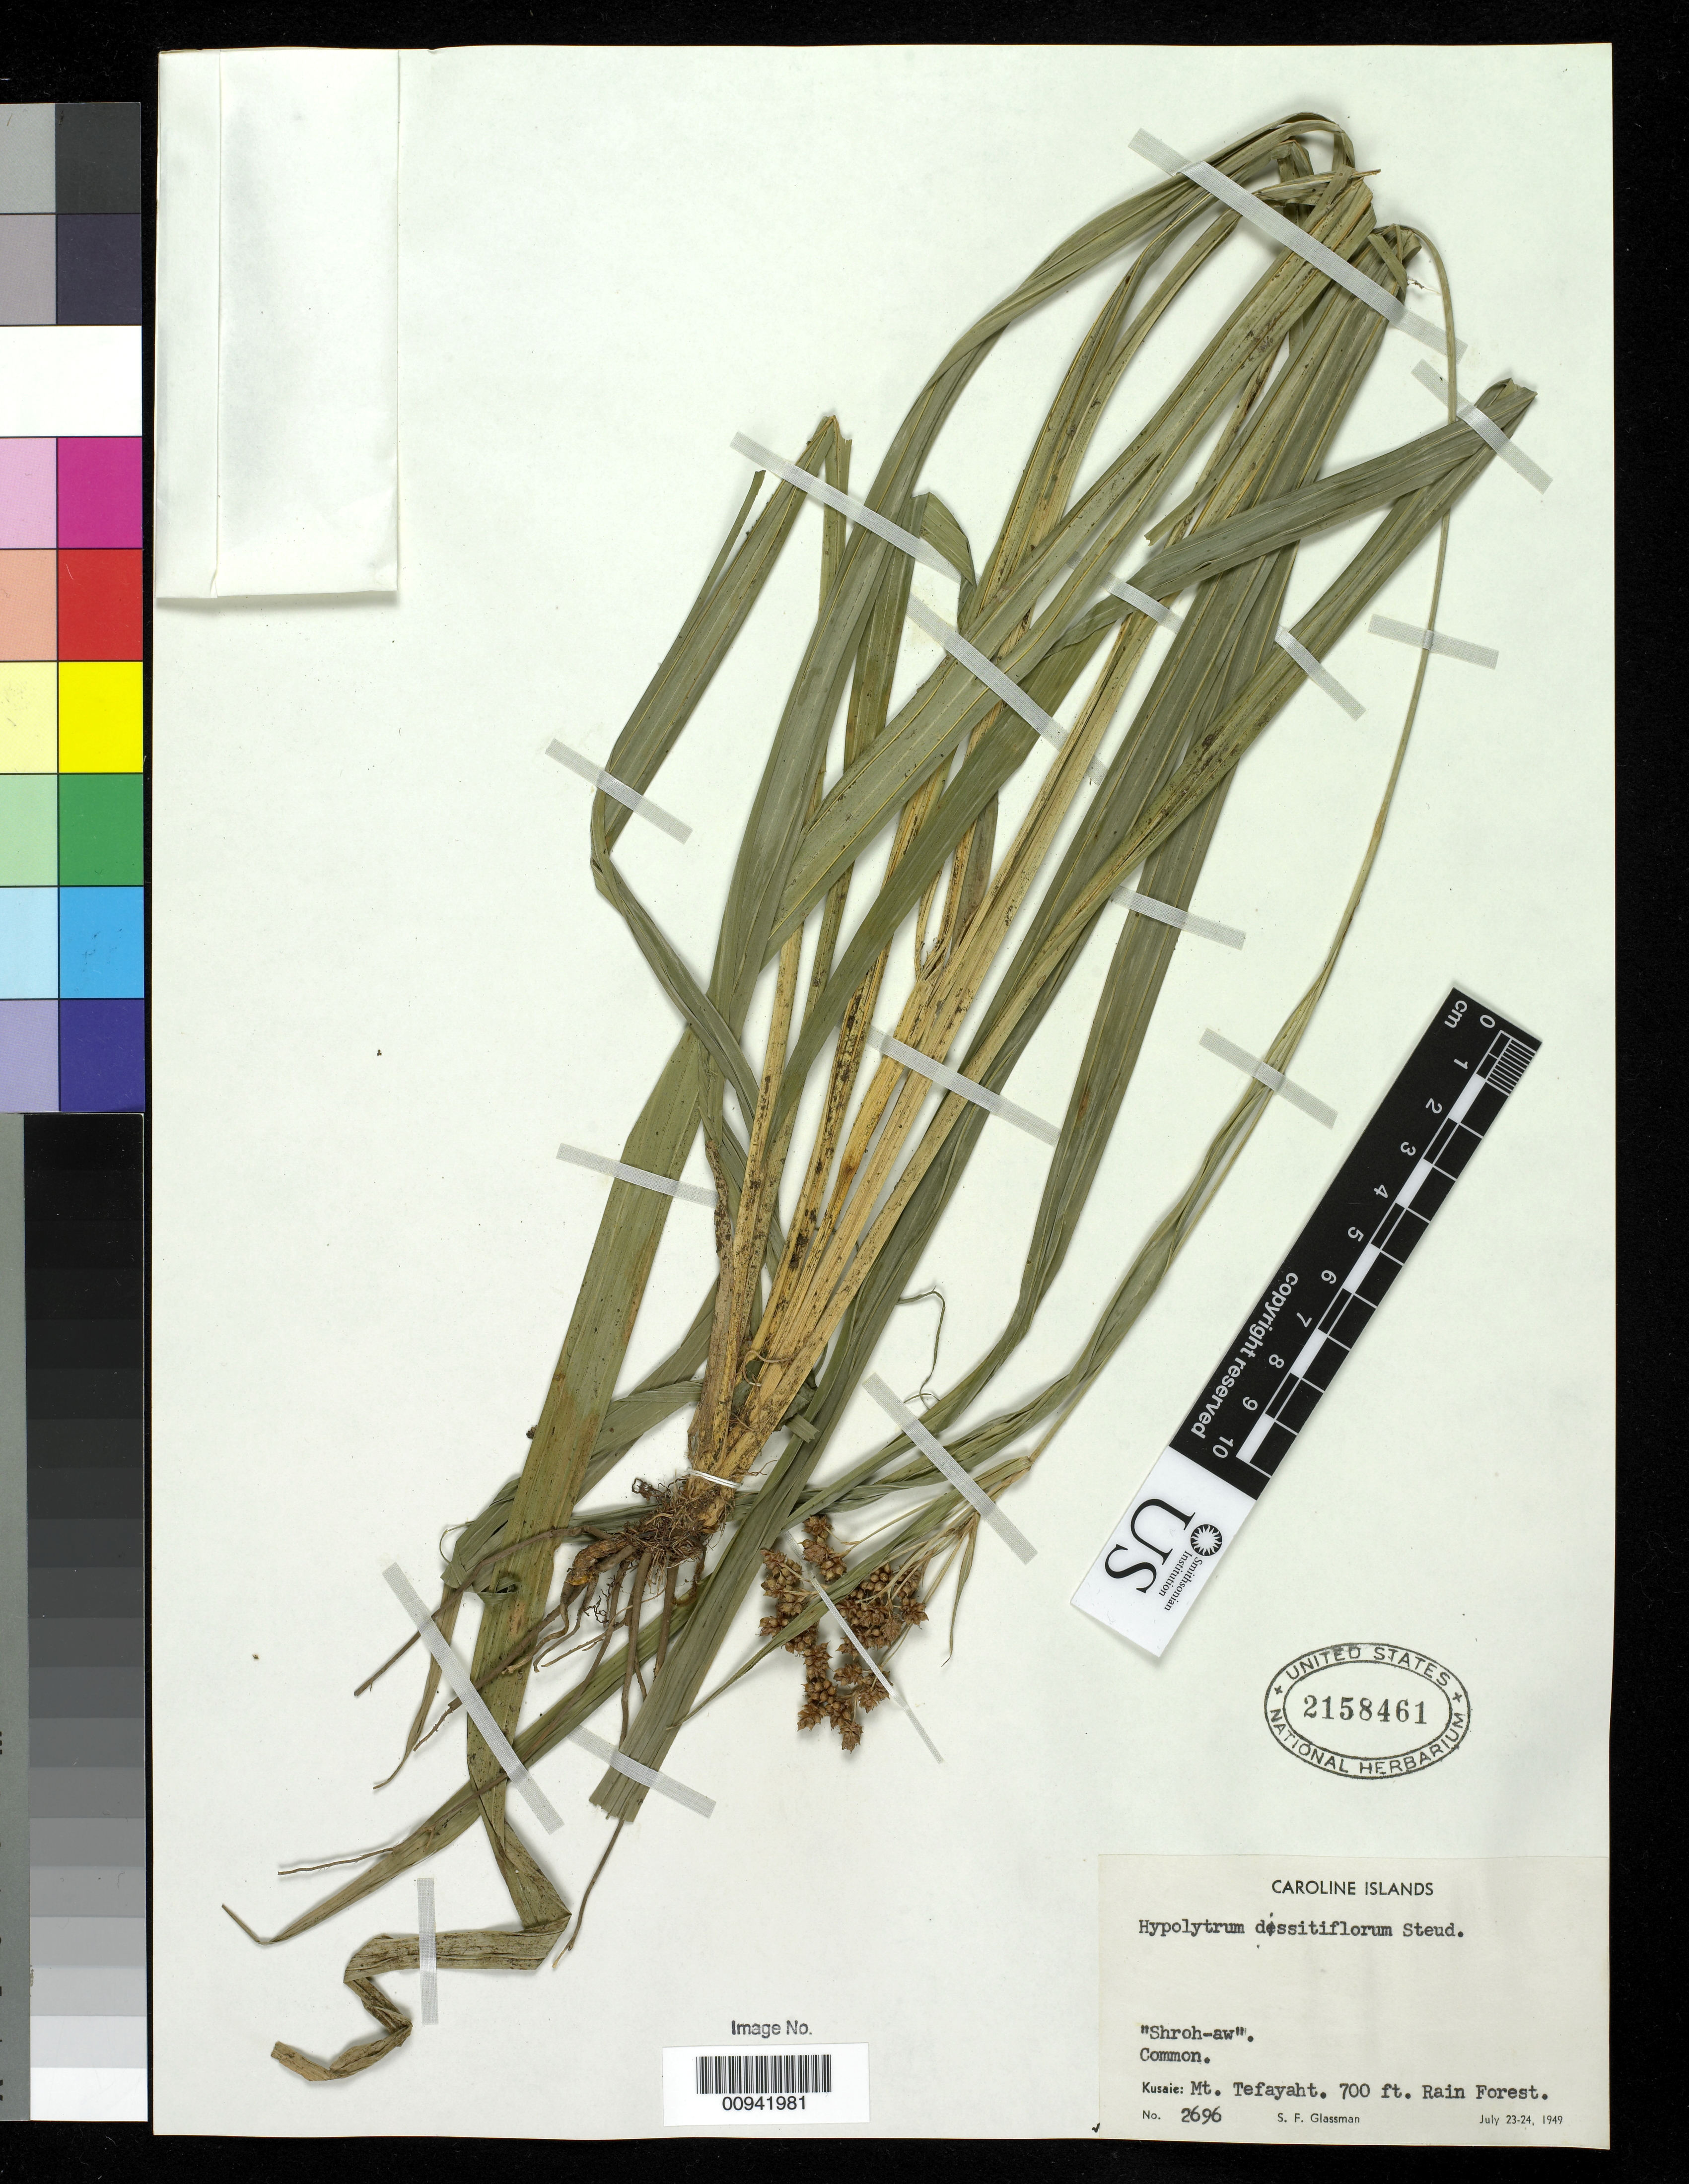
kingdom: Plantae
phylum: Tracheophyta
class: Liliopsida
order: Poales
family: Cyperaceae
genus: Hypolytrum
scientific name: Hypolytrum dissitiflorum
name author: Steud.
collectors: S. F. Glassman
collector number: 2696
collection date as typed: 23 Jul 1949 to 24 Jul 1949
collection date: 1949-07-23/1949-07-24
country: Micronesia, Federated States of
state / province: Kosrae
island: Kosrae [Kusaie]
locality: Mt. Tefayaht. Rain Forest.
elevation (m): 213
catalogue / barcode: US 2158461